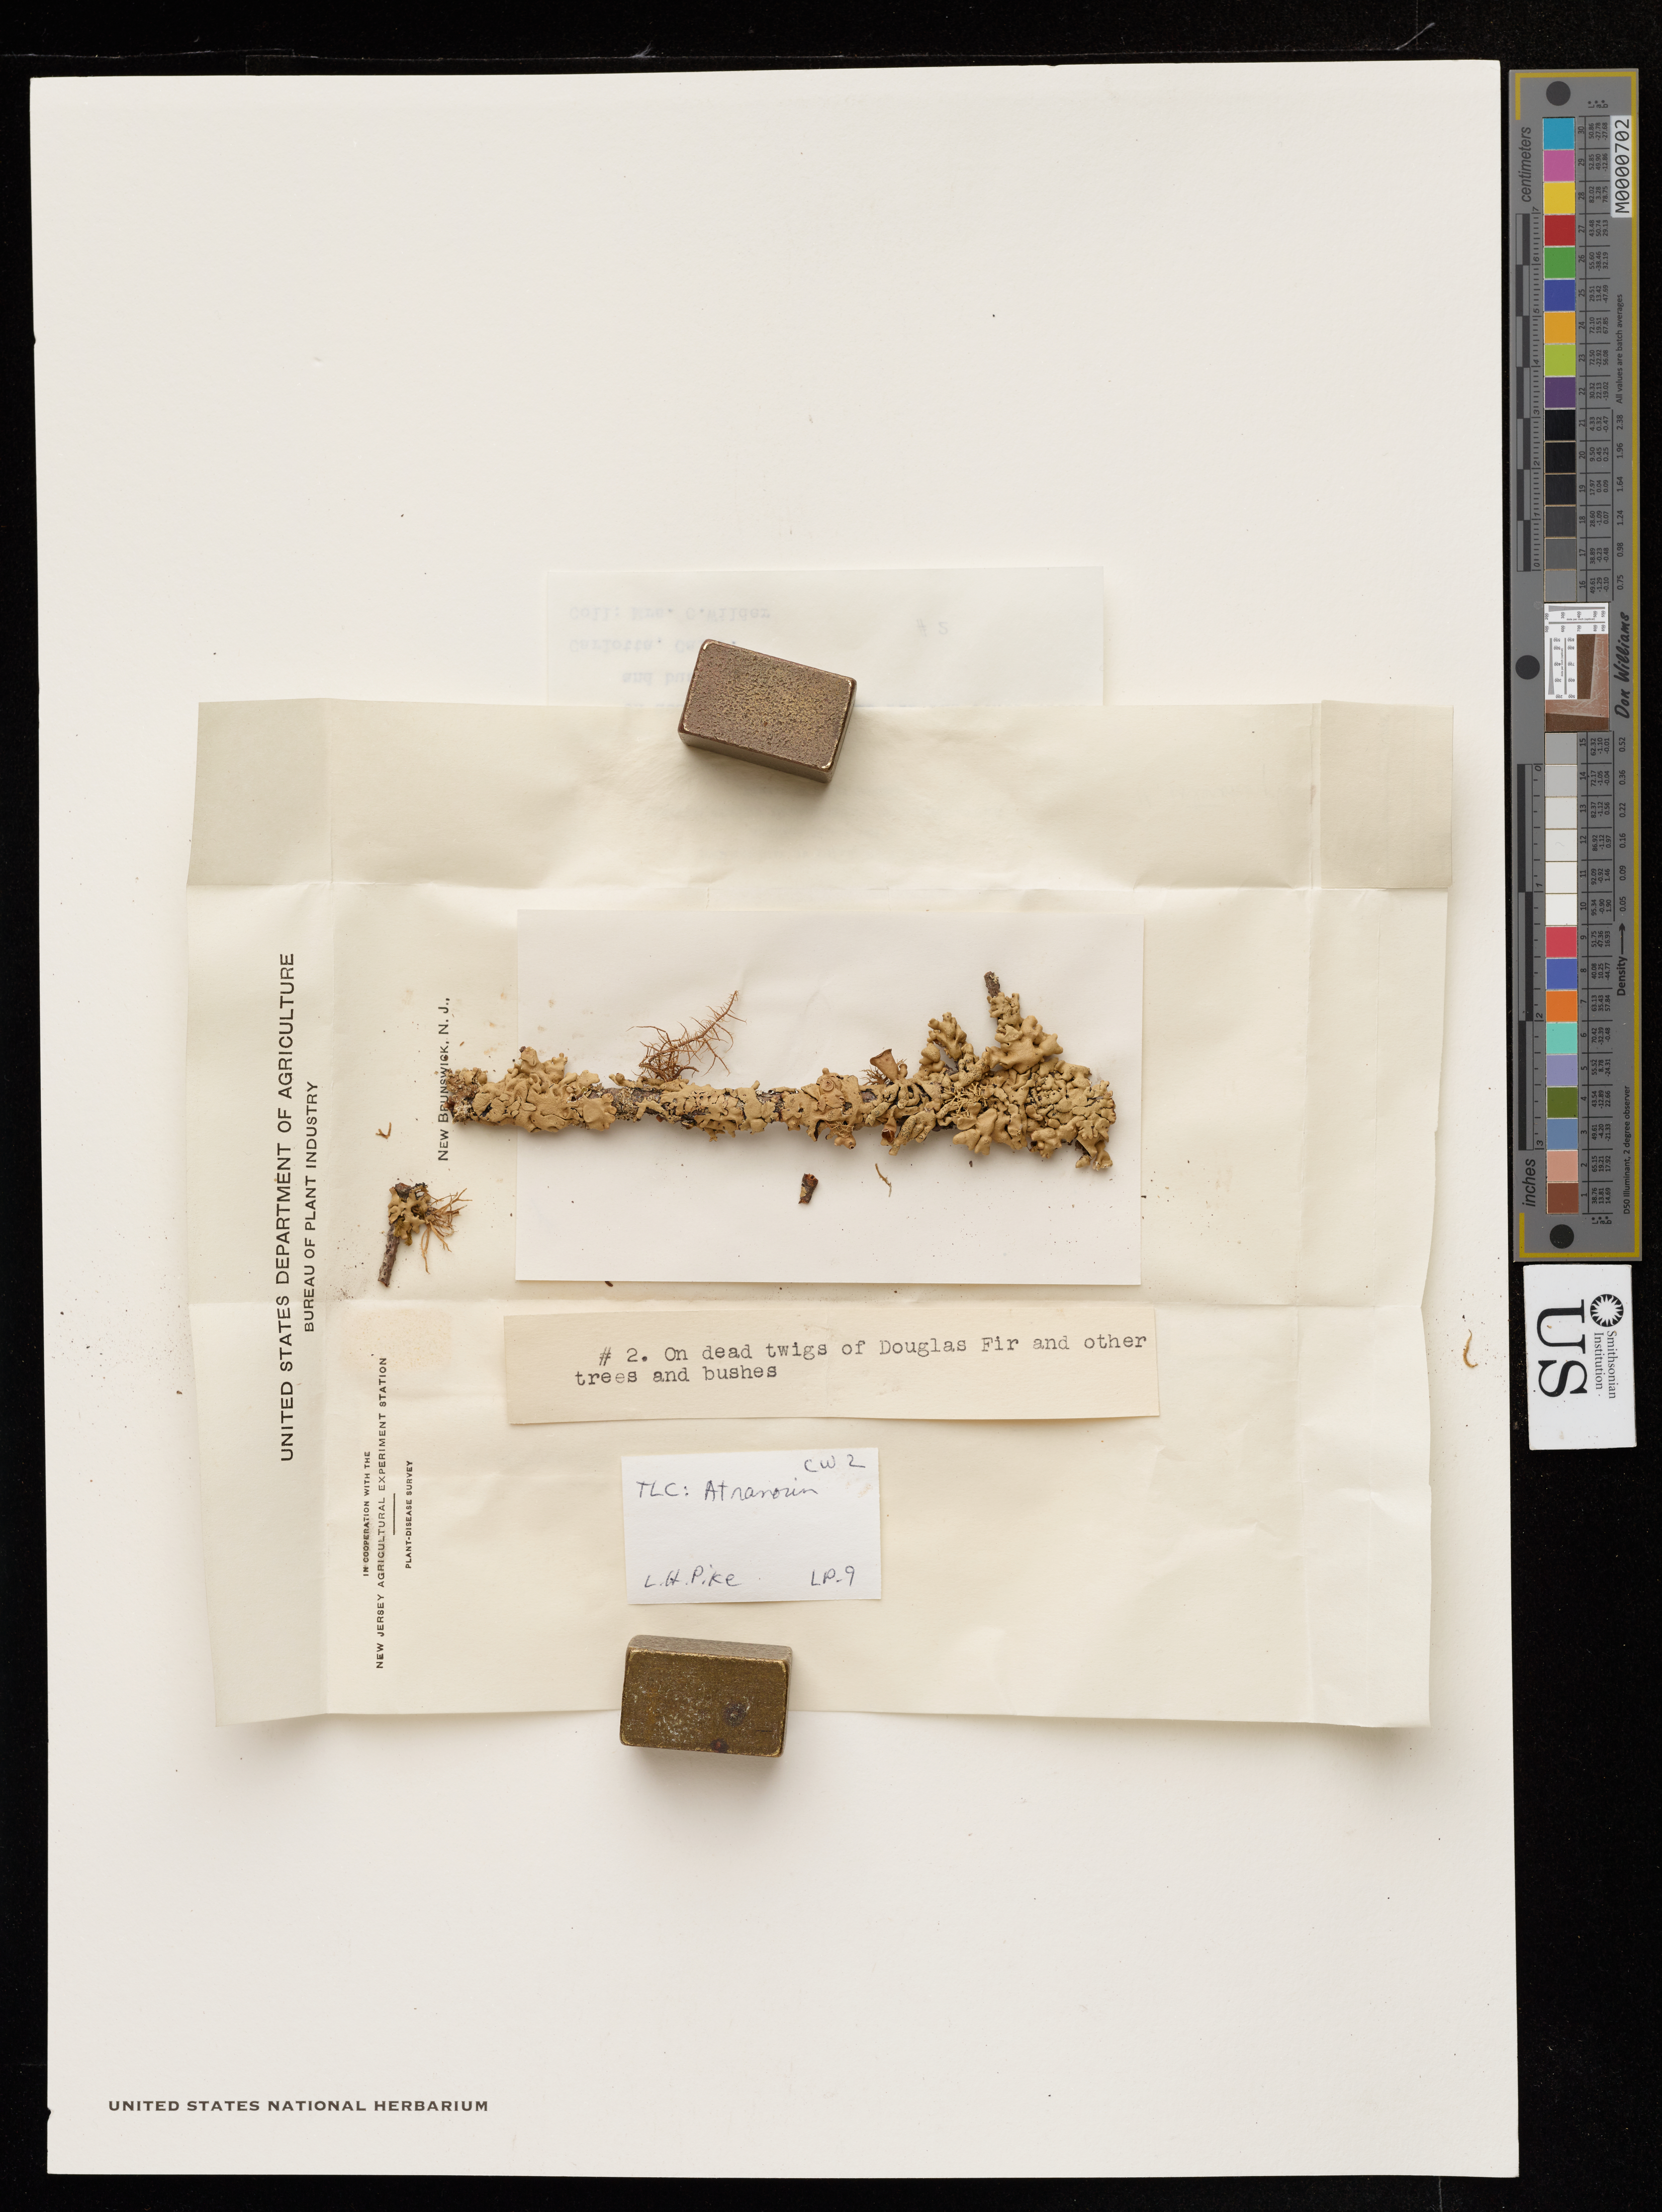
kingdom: Fungi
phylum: Ascomycota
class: Lecanoromycetes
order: Lecanorales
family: Parmeliaceae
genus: Hypogymnia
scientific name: Hypogymnia apinnata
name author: Goward & McCune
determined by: McCune, B.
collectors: C. Wilder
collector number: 2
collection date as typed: Mar 1934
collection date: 1934-03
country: United States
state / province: California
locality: Carlotta